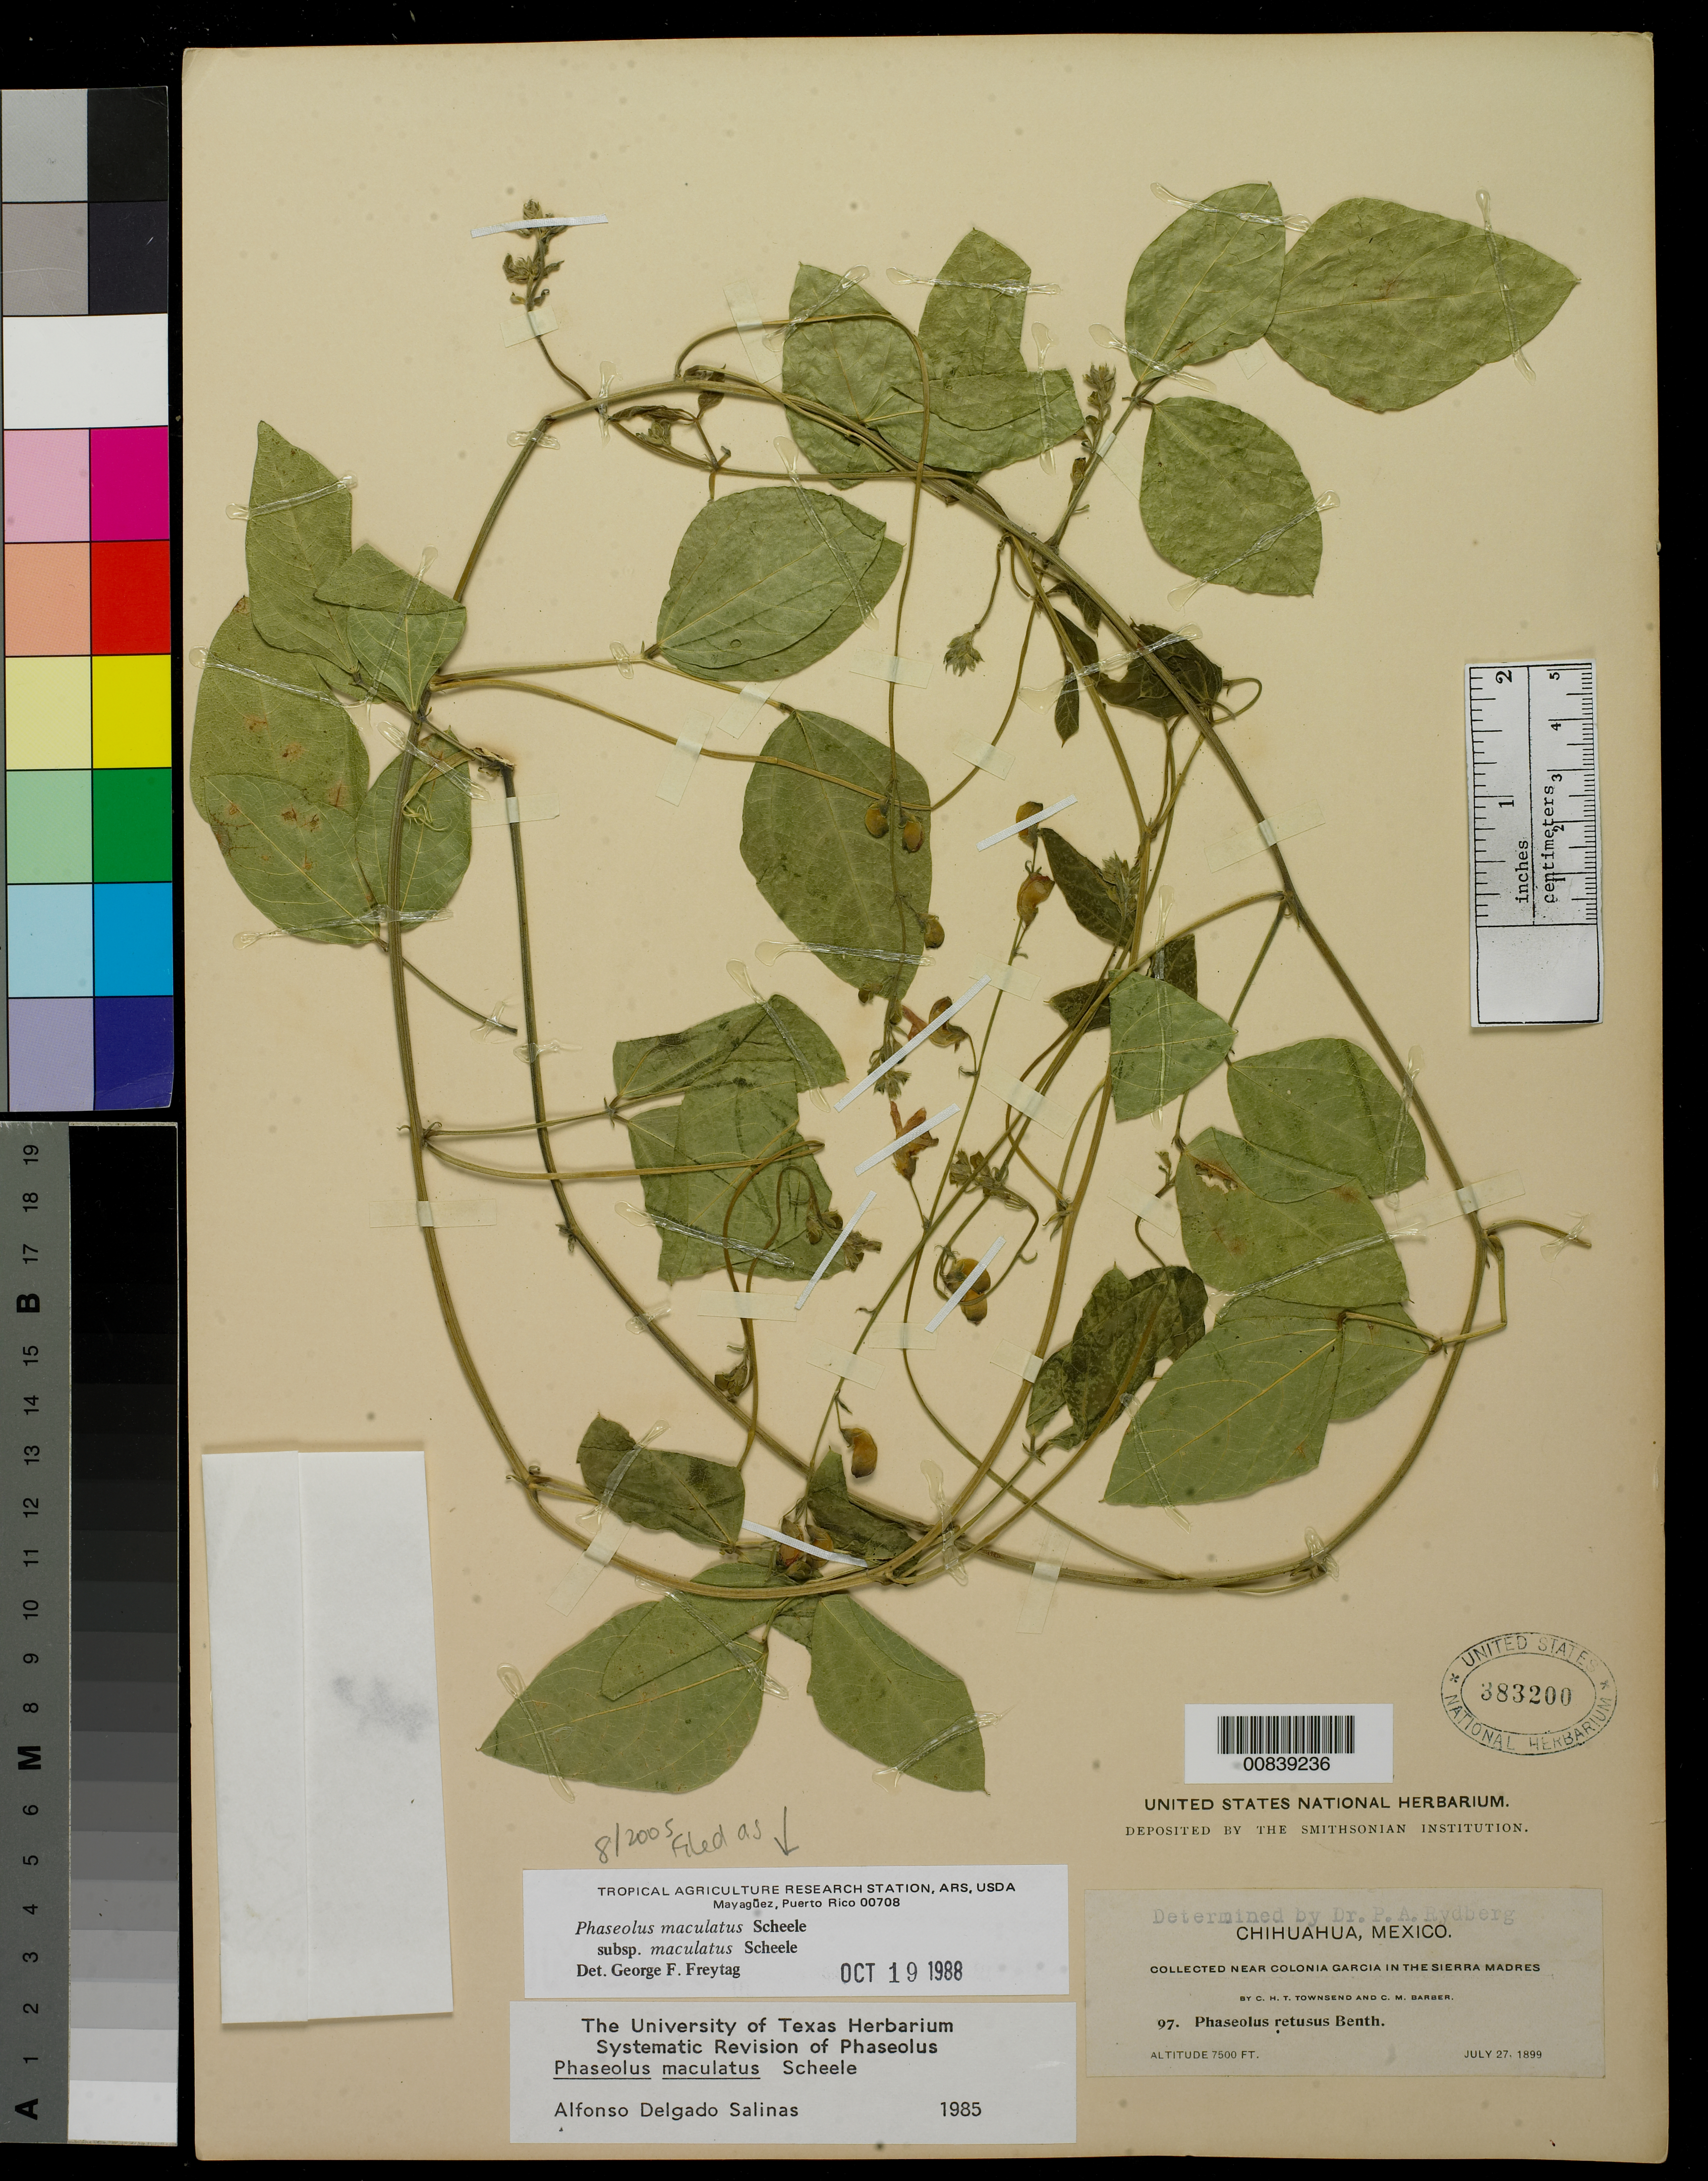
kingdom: Plantae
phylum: Tracheophyta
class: Magnoliopsida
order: Fabales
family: Fabaceae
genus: Phaseolus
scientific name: Phaseolus maculatus subsp. maculatus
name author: Scheele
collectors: C. H. T. Townsend & C. Barber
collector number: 97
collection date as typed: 27 Jul 1899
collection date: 1899-07-27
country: Mexico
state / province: Chihuahua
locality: Near Colonia García in the Sierra Madre, Chihuahua.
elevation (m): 2286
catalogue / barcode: US 383200